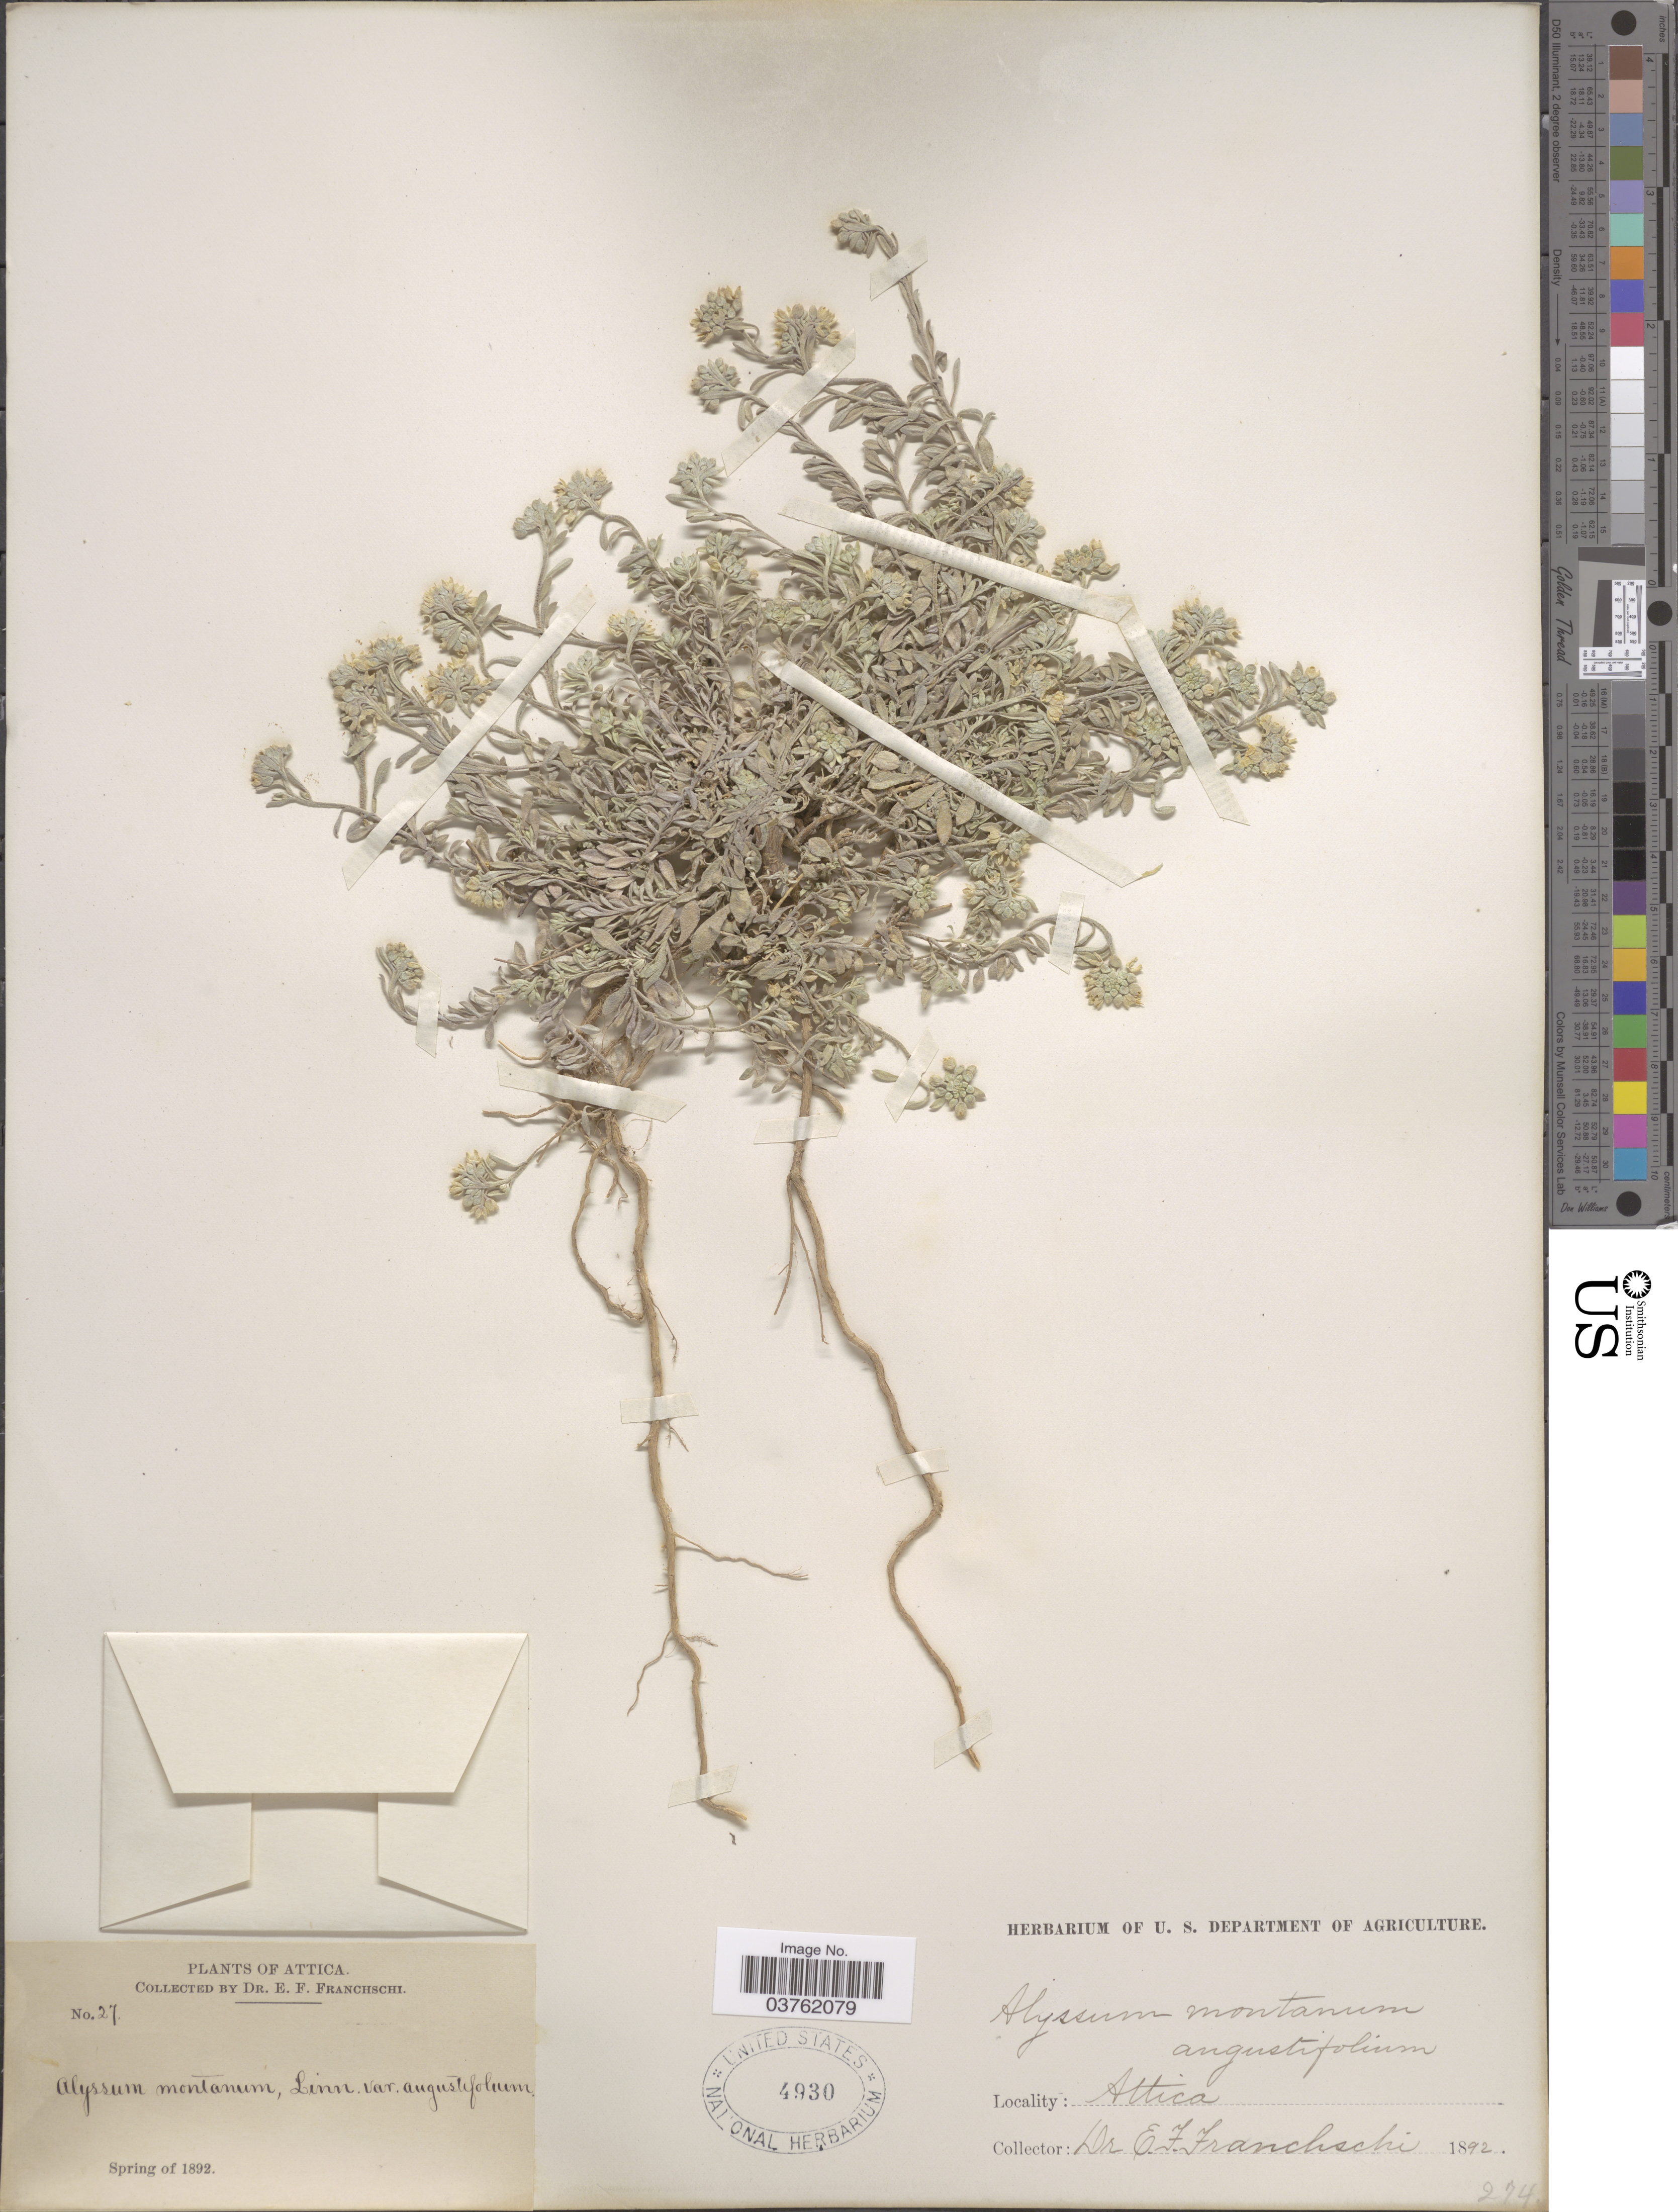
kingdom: Plantae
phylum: Tracheophyta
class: Magnoliopsida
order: Brassicales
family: Brassicaceae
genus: Alyssum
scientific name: Alyssum montanum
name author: L.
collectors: E. Franchschi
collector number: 27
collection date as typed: Spring of 1892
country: Greece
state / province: Attica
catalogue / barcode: US 4930